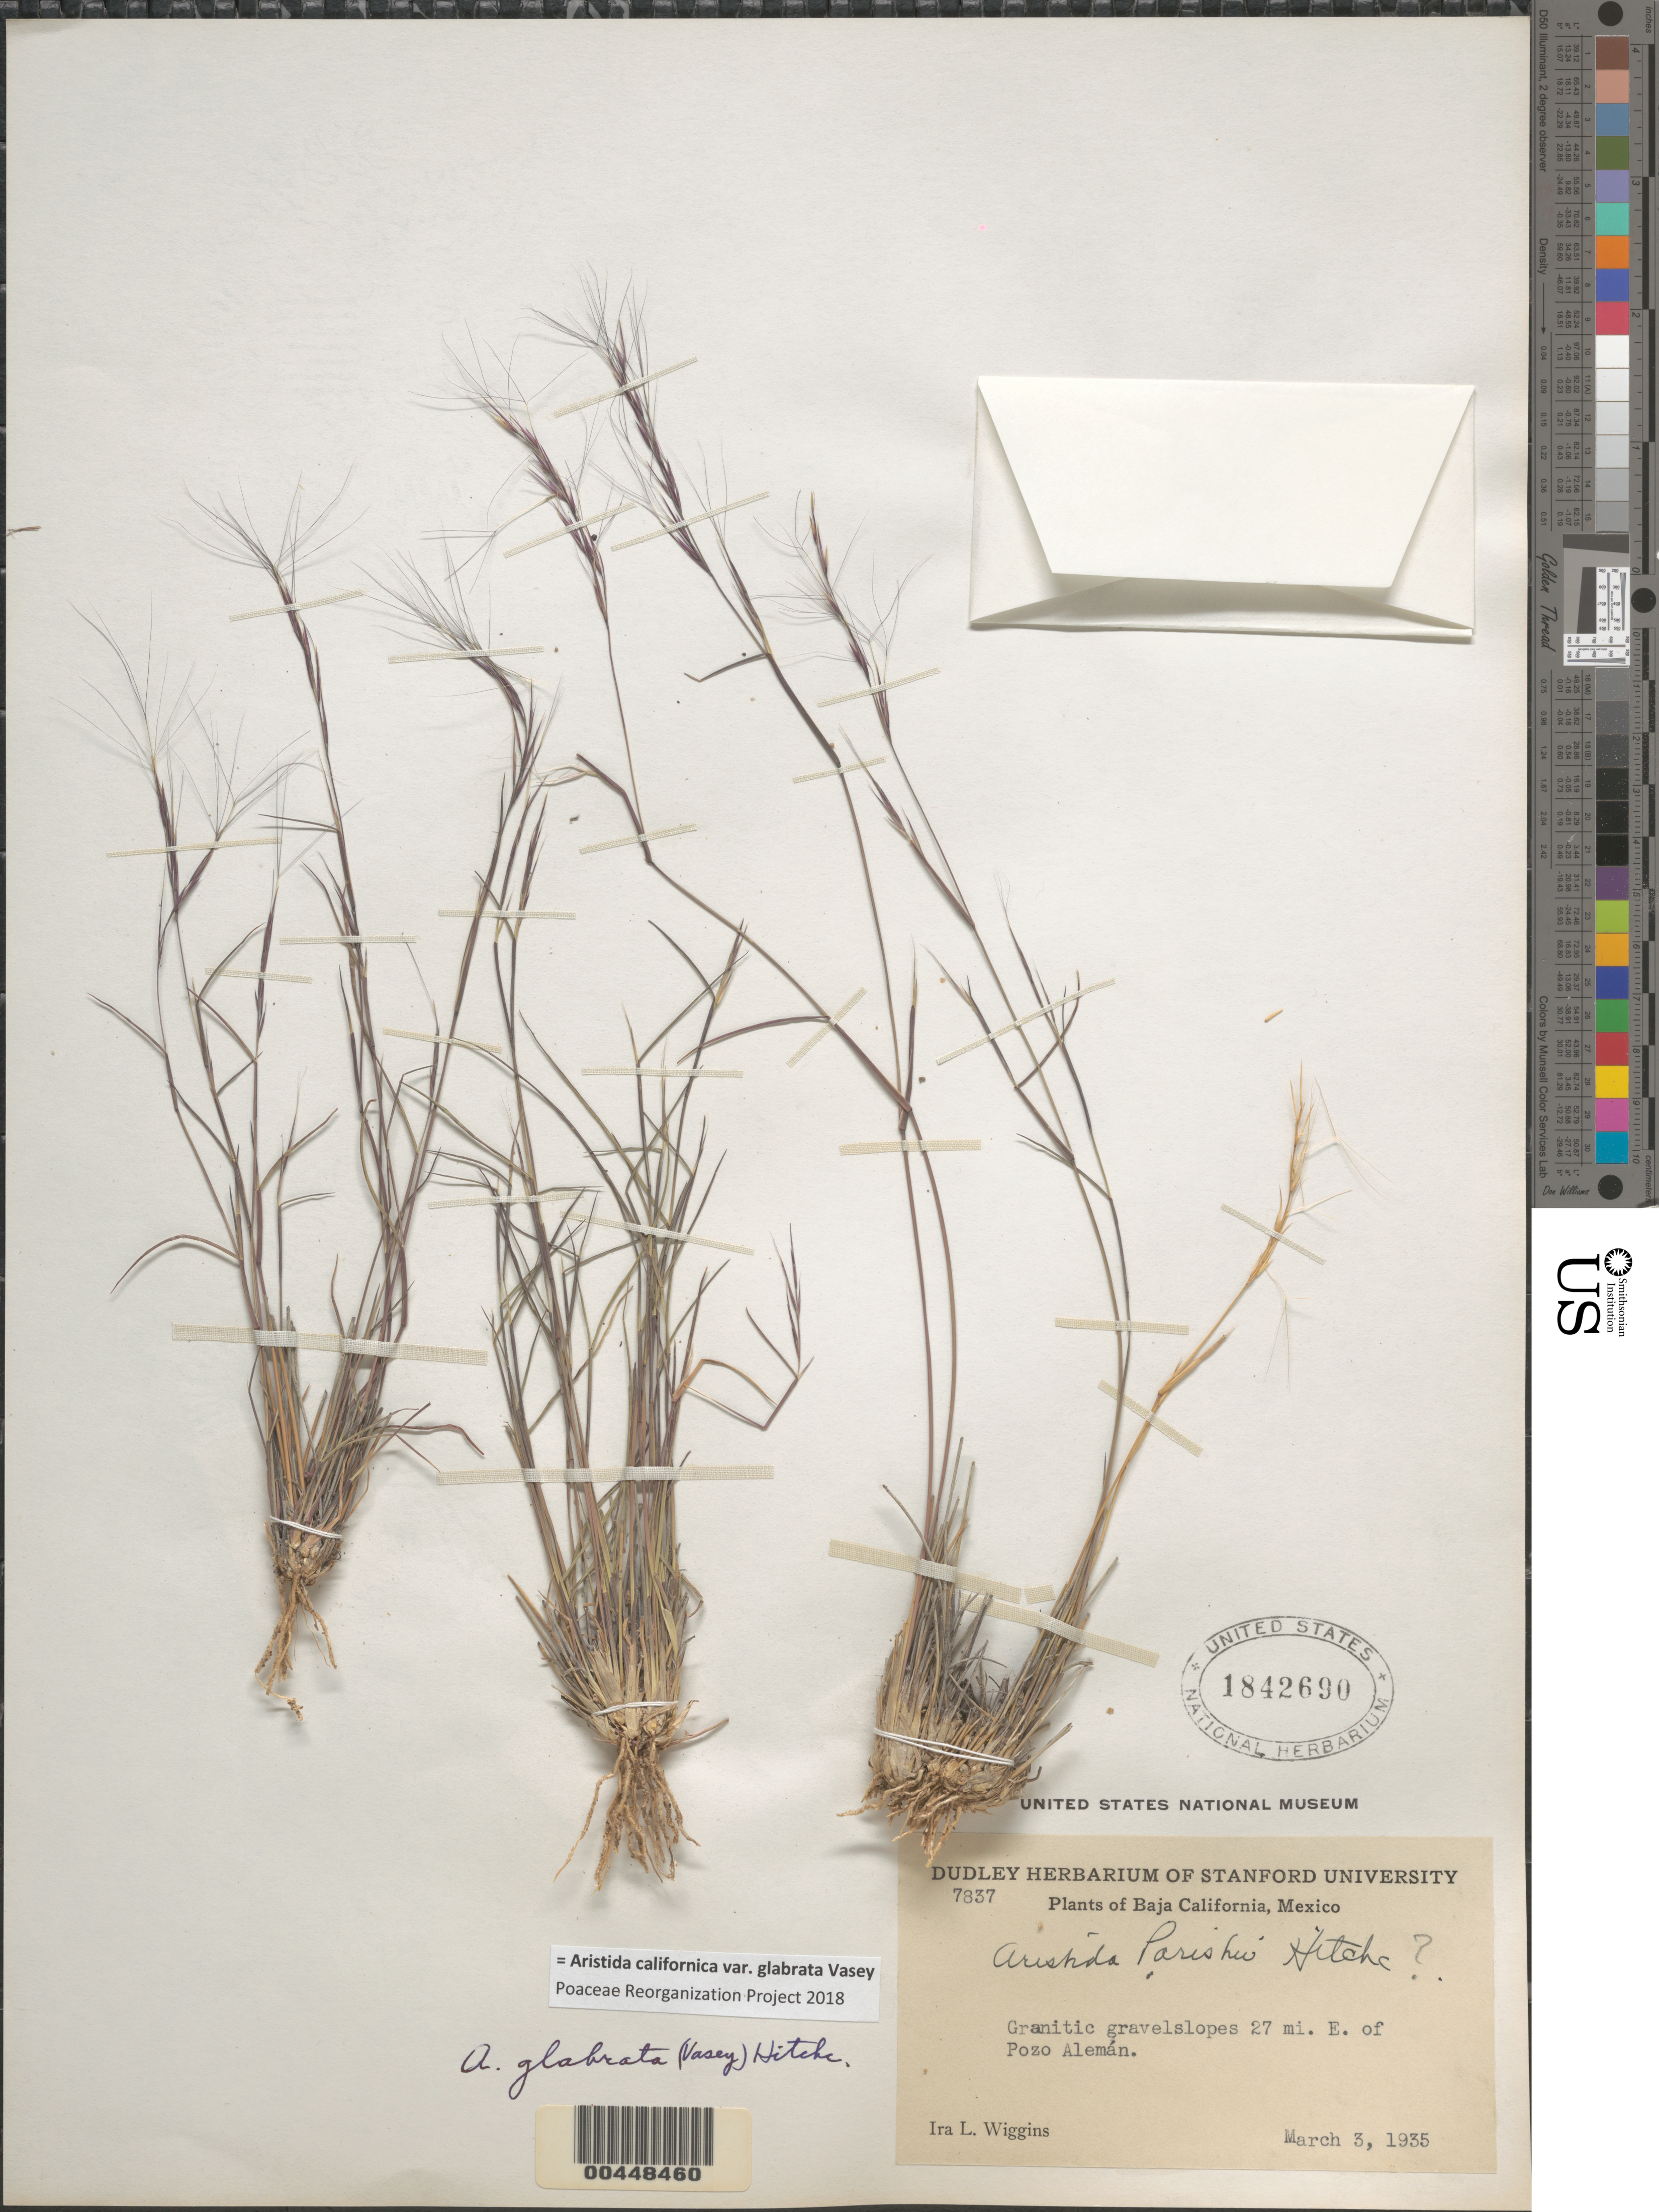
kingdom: Plantae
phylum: Tracheophyta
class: Liliopsida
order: Poales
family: Poaceae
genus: Aristida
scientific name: Aristida californica var. glabrata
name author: Vasey in Brandegee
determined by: Poaceae Reorganization Project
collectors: I. L. Wiggins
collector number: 7837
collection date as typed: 3 Mar 1935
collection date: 1935-03-03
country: Mexico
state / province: Baja California Norte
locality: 27 mi E of Pozo Alemán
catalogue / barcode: US 1842690